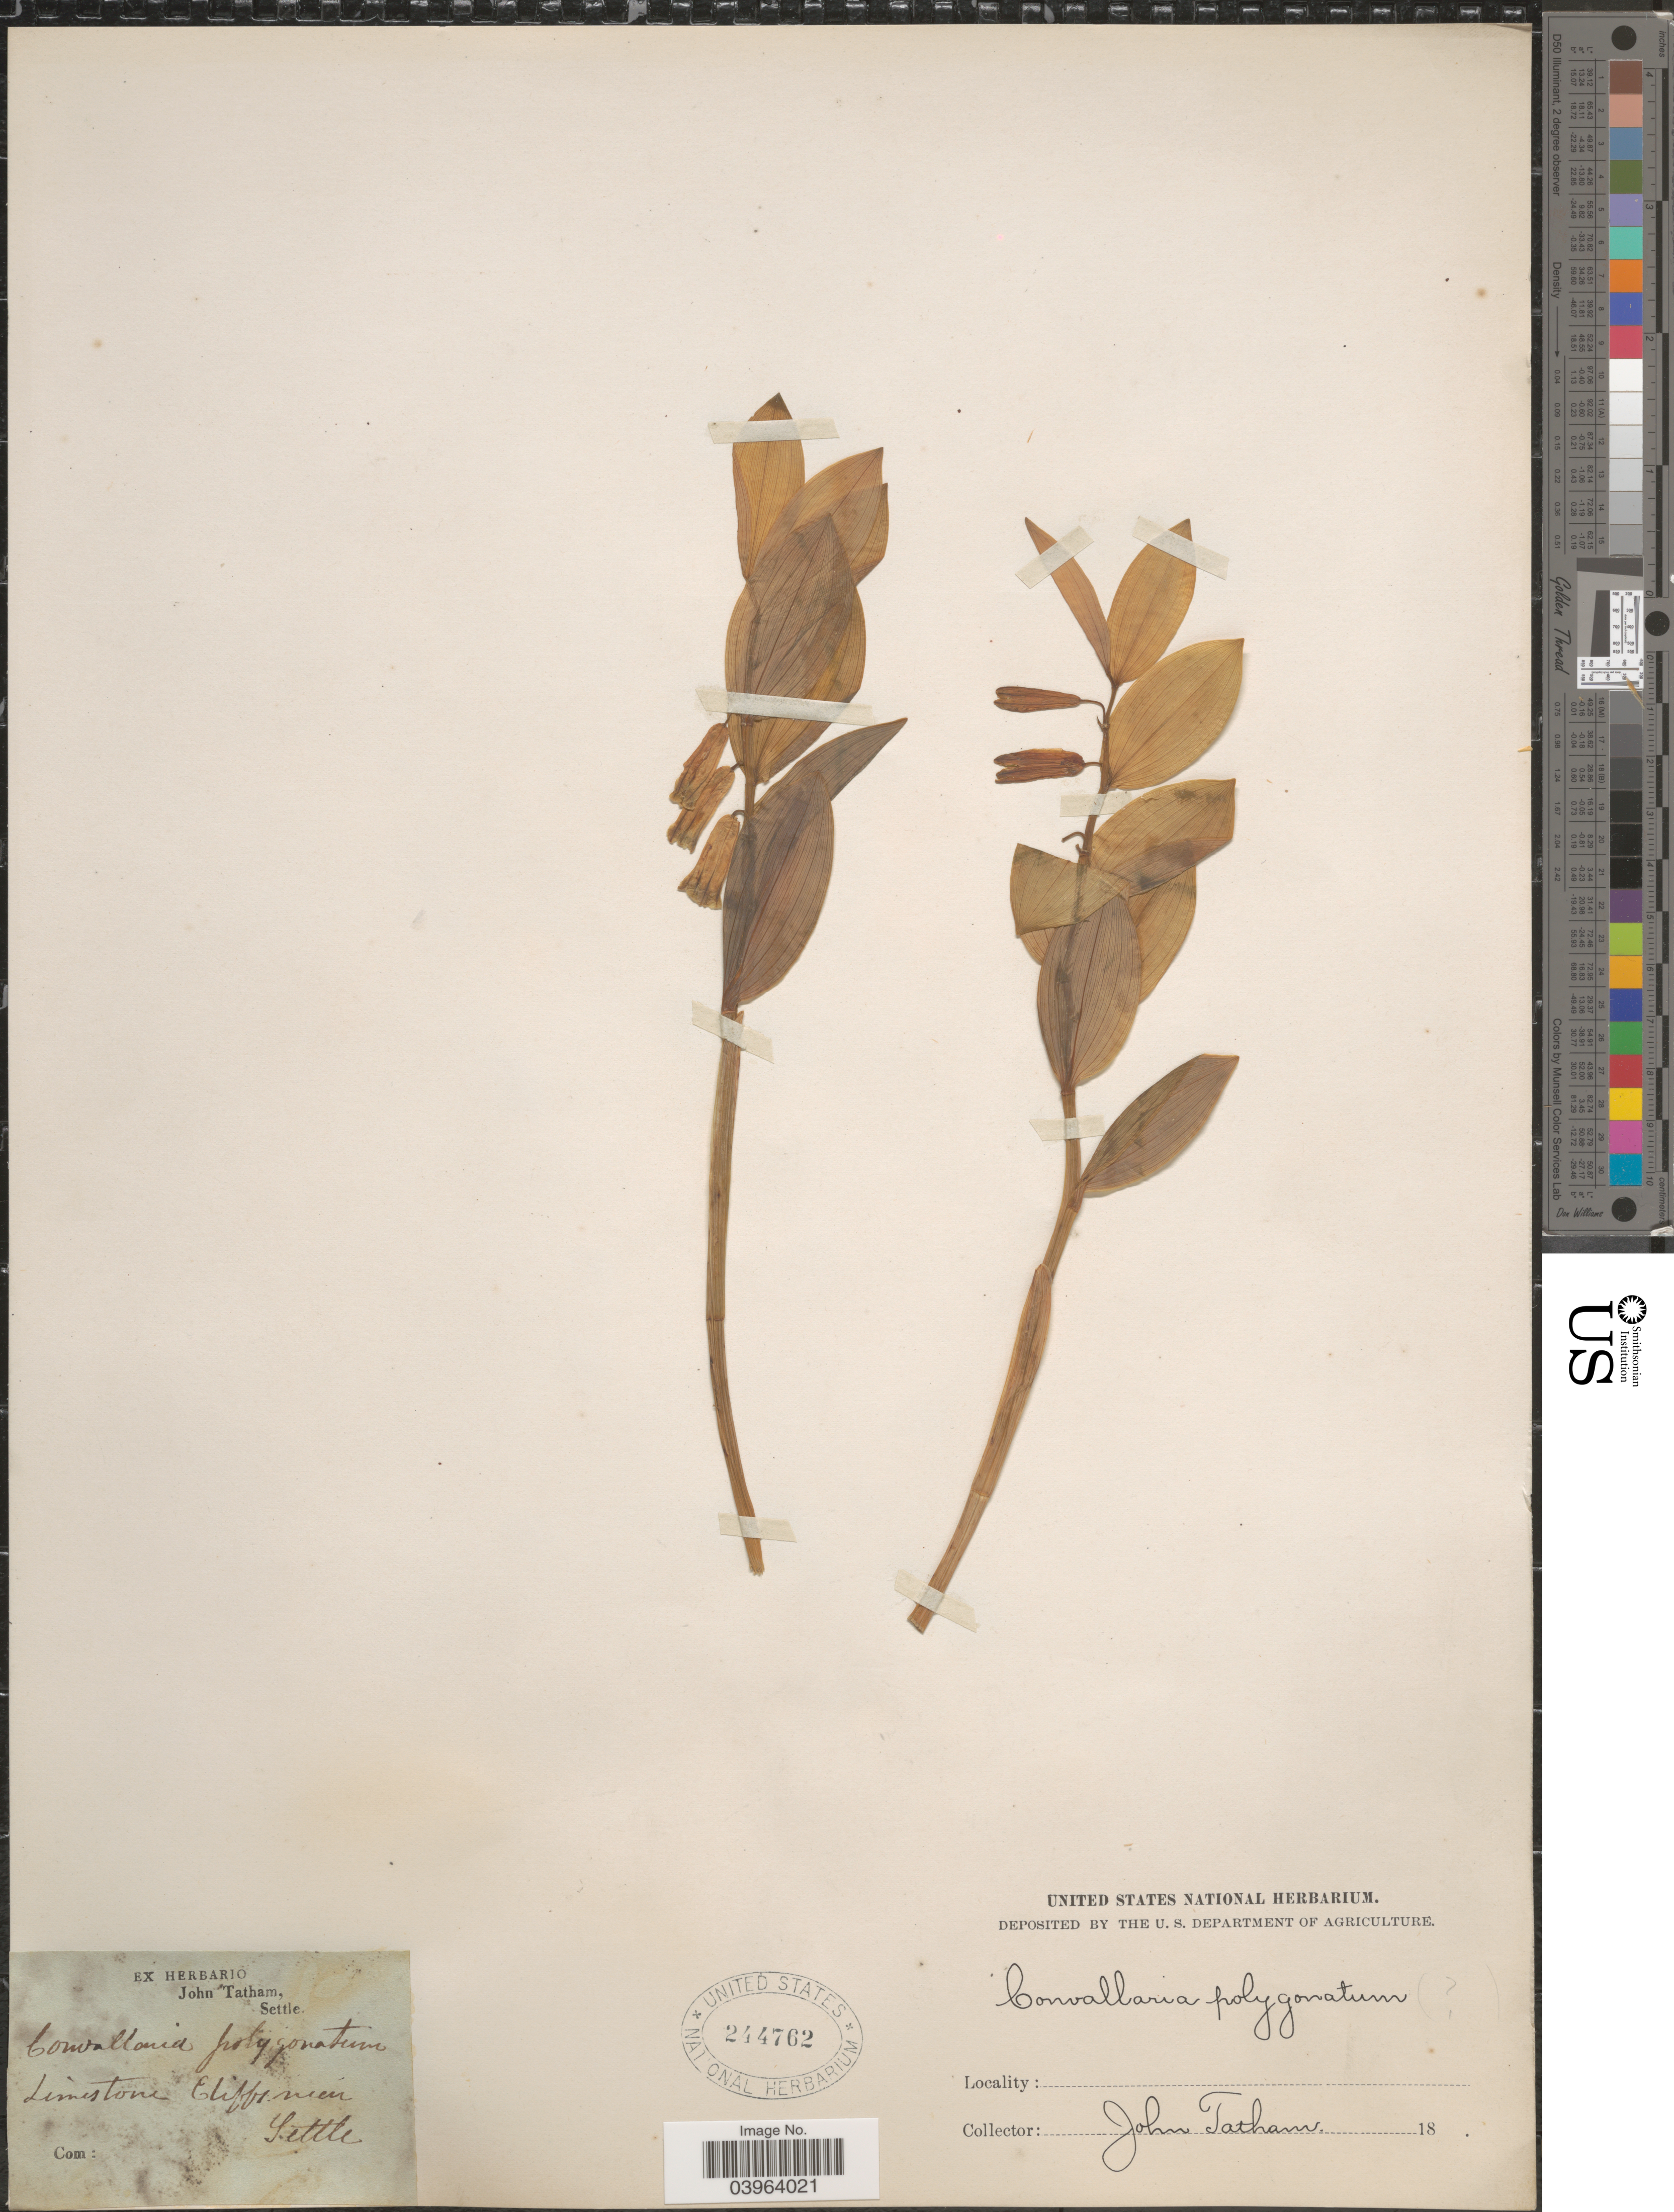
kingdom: Plantae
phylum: Tracheophyta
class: Liliopsida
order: Asparagales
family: Asparagaceae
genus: Polygonatum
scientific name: Polygonatum odoratum var. odoratum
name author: (Mill.) Druce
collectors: J. Tatham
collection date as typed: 18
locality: Limestone cliffs near Settle.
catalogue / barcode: US 244762